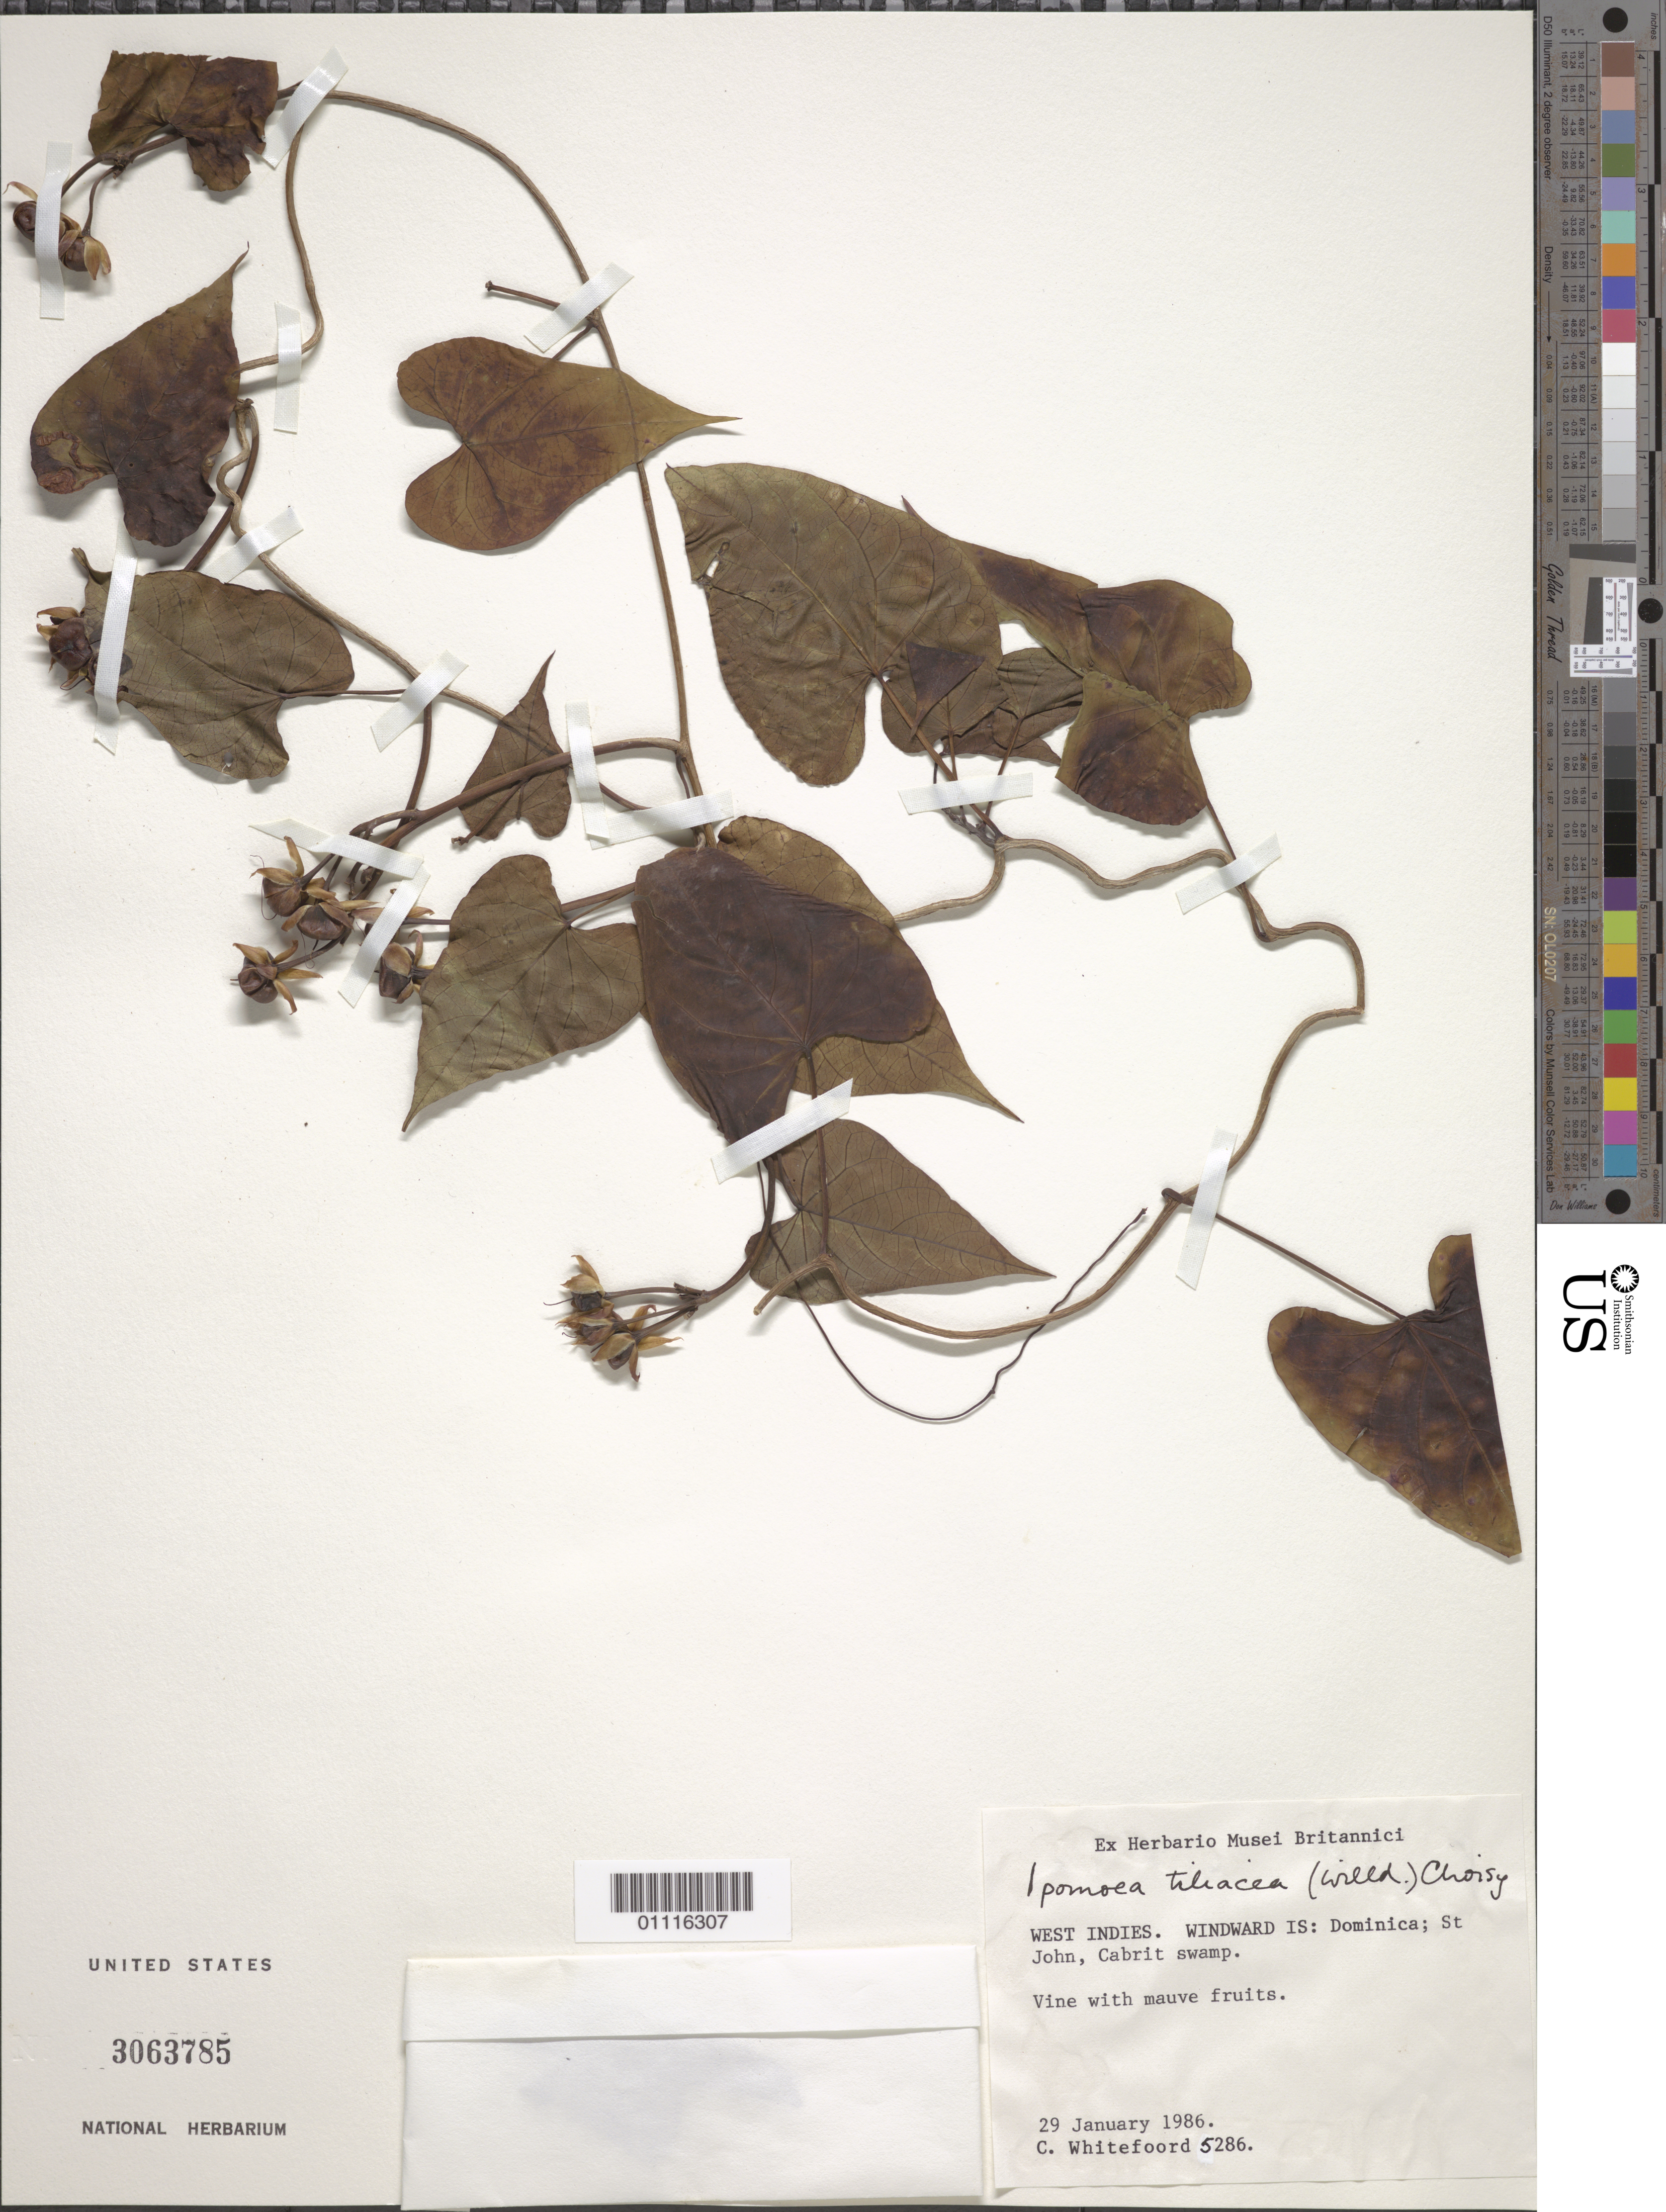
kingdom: Plantae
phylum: Tracheophyta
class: Magnoliopsida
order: Solanales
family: Convolvulaceae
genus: Ipomoea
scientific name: Ipomoea tiliacea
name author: (Willd.) Choisy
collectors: C. Whitefoord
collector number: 5286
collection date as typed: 29 Jan 1986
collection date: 1986-01-29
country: Dominica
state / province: St. John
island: Dominica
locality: Cabrit swamp.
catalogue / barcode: US 3063785